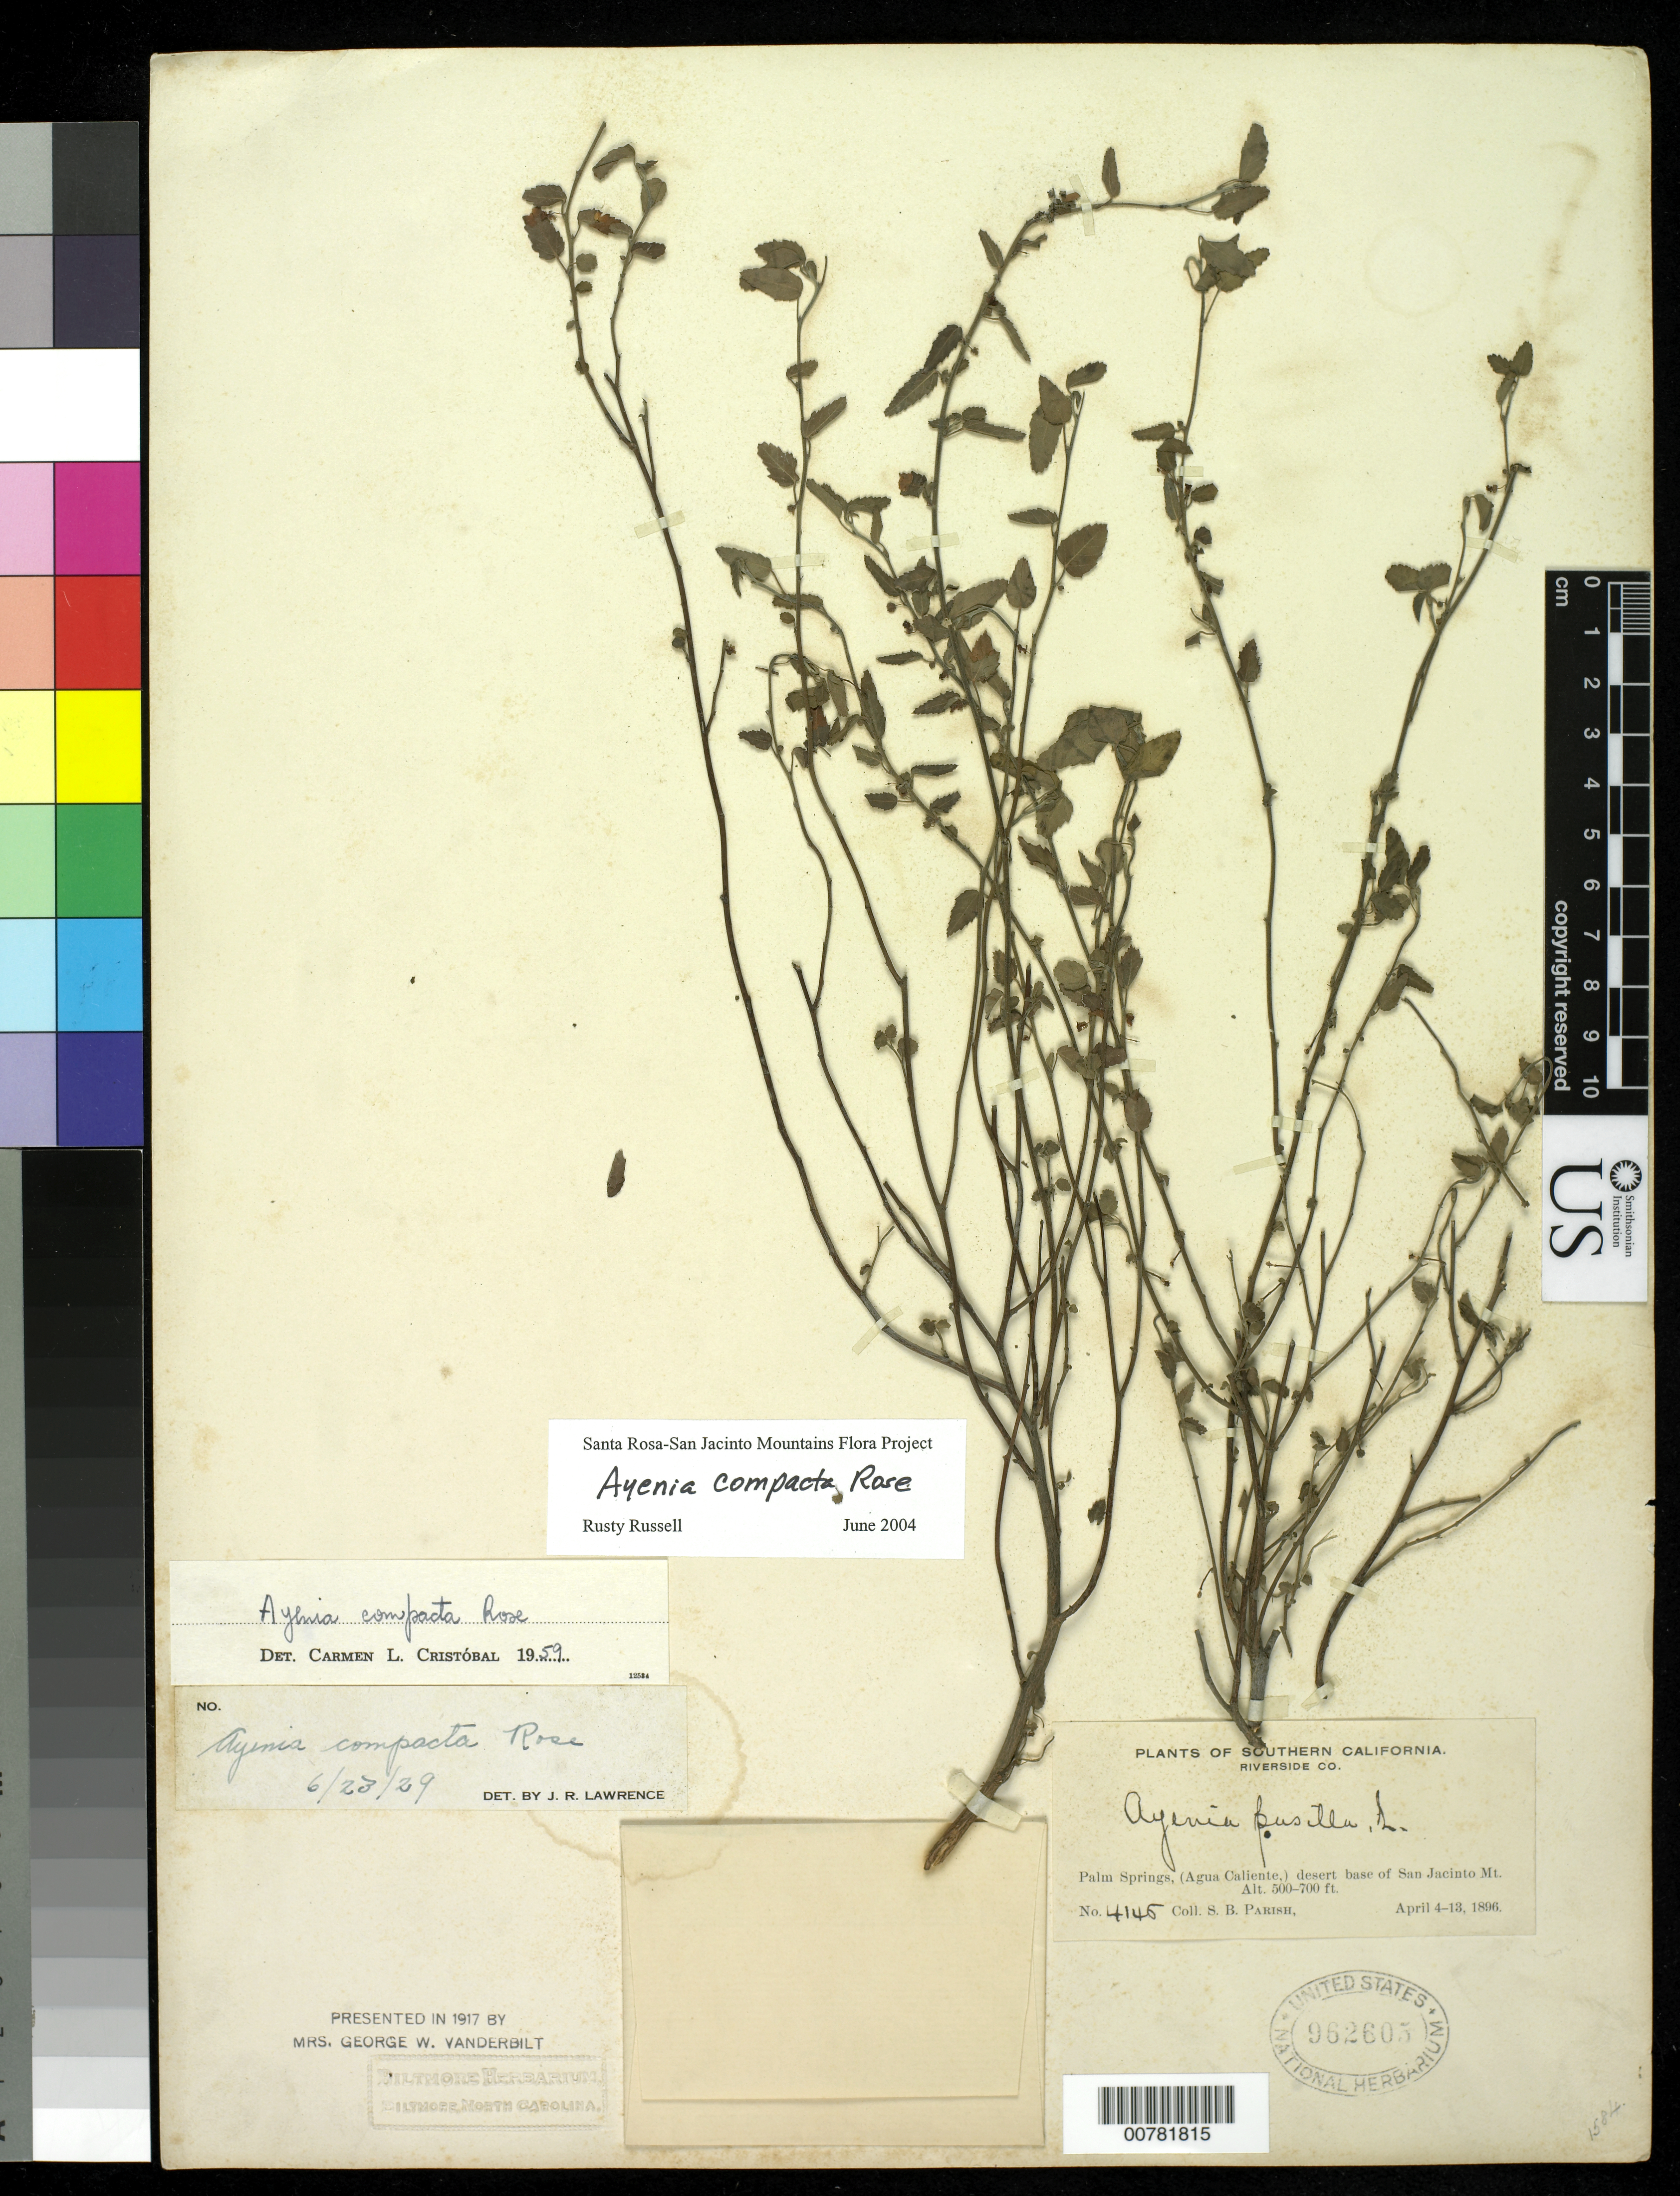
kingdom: Plantae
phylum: Tracheophyta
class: Magnoliopsida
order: Malvales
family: Malvaceae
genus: Ayenia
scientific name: Ayenia compacta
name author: Rose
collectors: S. B. Parish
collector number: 4146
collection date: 1896-04-04/1896-04-13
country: United States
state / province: California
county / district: Riverside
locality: Southern California. Riverside Co. Palm Springs, (Agua Caliente,) desert base of San Jacinto Mt.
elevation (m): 152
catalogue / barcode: US 962605